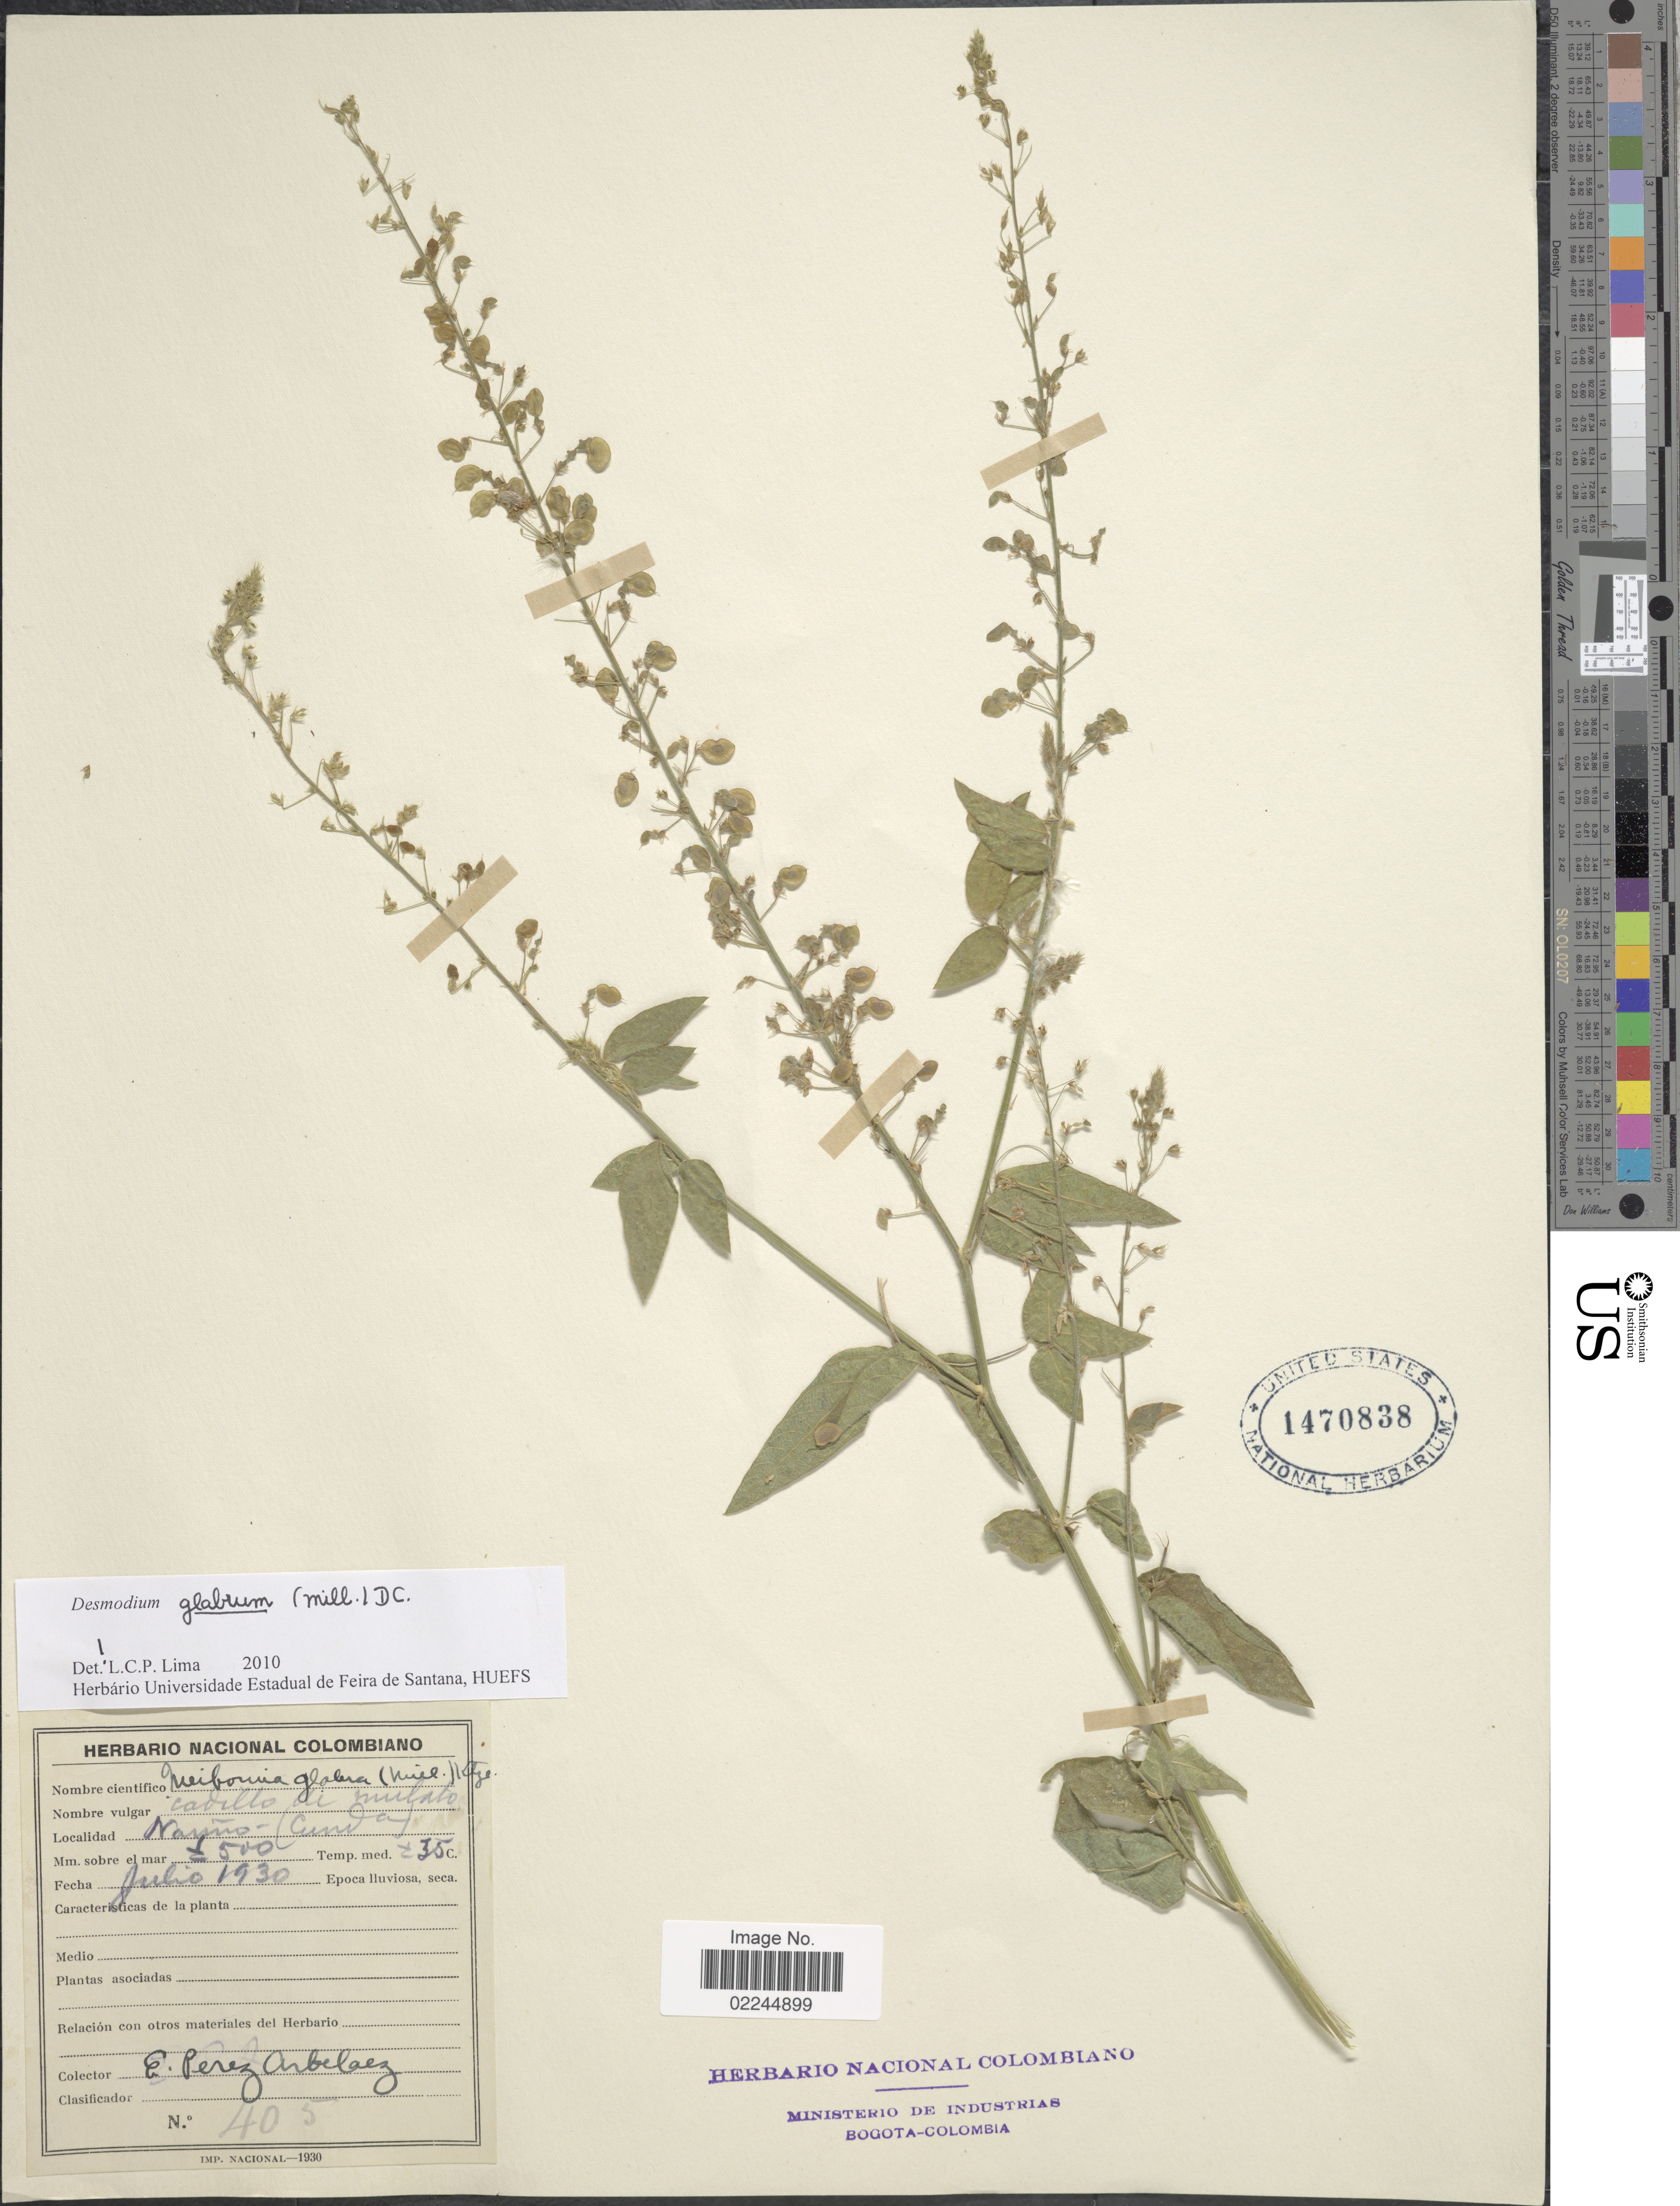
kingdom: Plantae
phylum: Tracheophyta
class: Magnoliopsida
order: Fabales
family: Fabaceae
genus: Desmodium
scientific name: Desmodium glabrum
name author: (Mill.) DC.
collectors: E. Pérez Arbeláez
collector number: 405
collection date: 1930-07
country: Colombia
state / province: Nariño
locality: Narino (Cunda)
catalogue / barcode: US 1470838